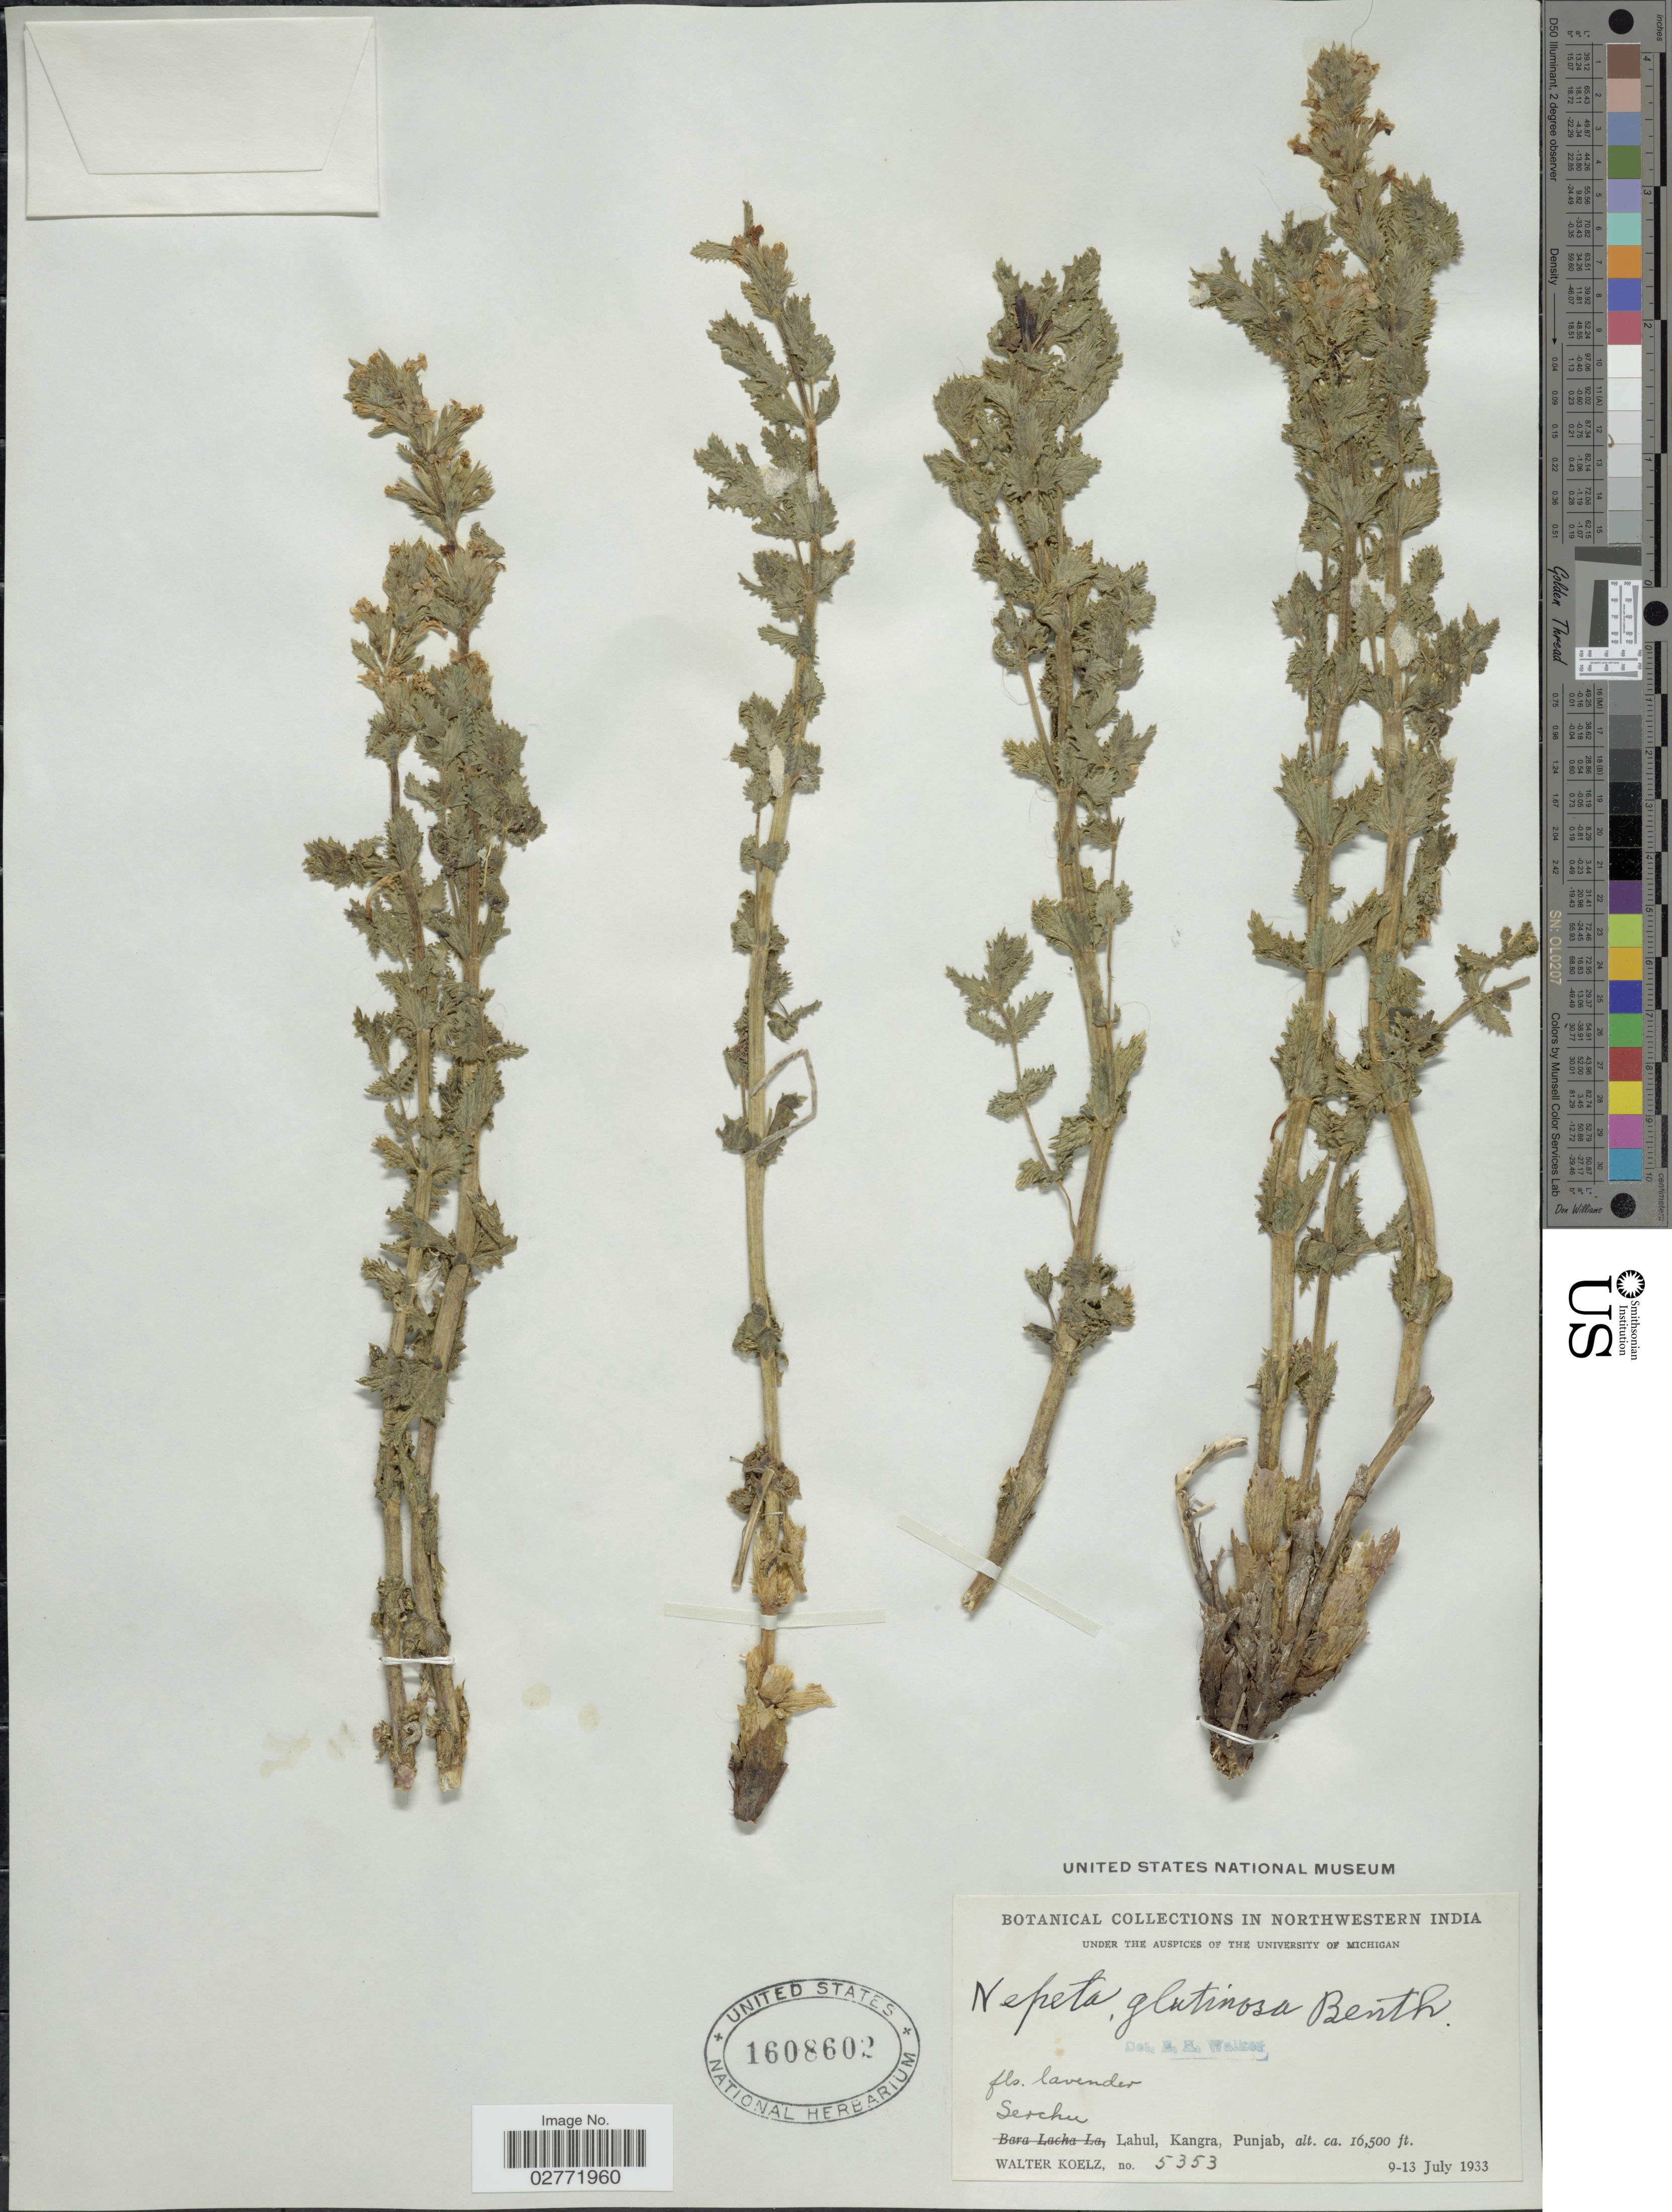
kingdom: Plantae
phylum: Tracheophyta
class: Magnoliopsida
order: Lamiales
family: Lamiaceae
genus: Nepeta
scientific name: Nepeta glutinosa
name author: Benth.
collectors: W. N. Koelz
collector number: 5353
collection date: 1933-07-09/1933-07-13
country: India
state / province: Punjab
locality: Northwestern India, Serchu, Lahul, Kangra.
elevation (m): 5029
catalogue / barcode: US 1608602